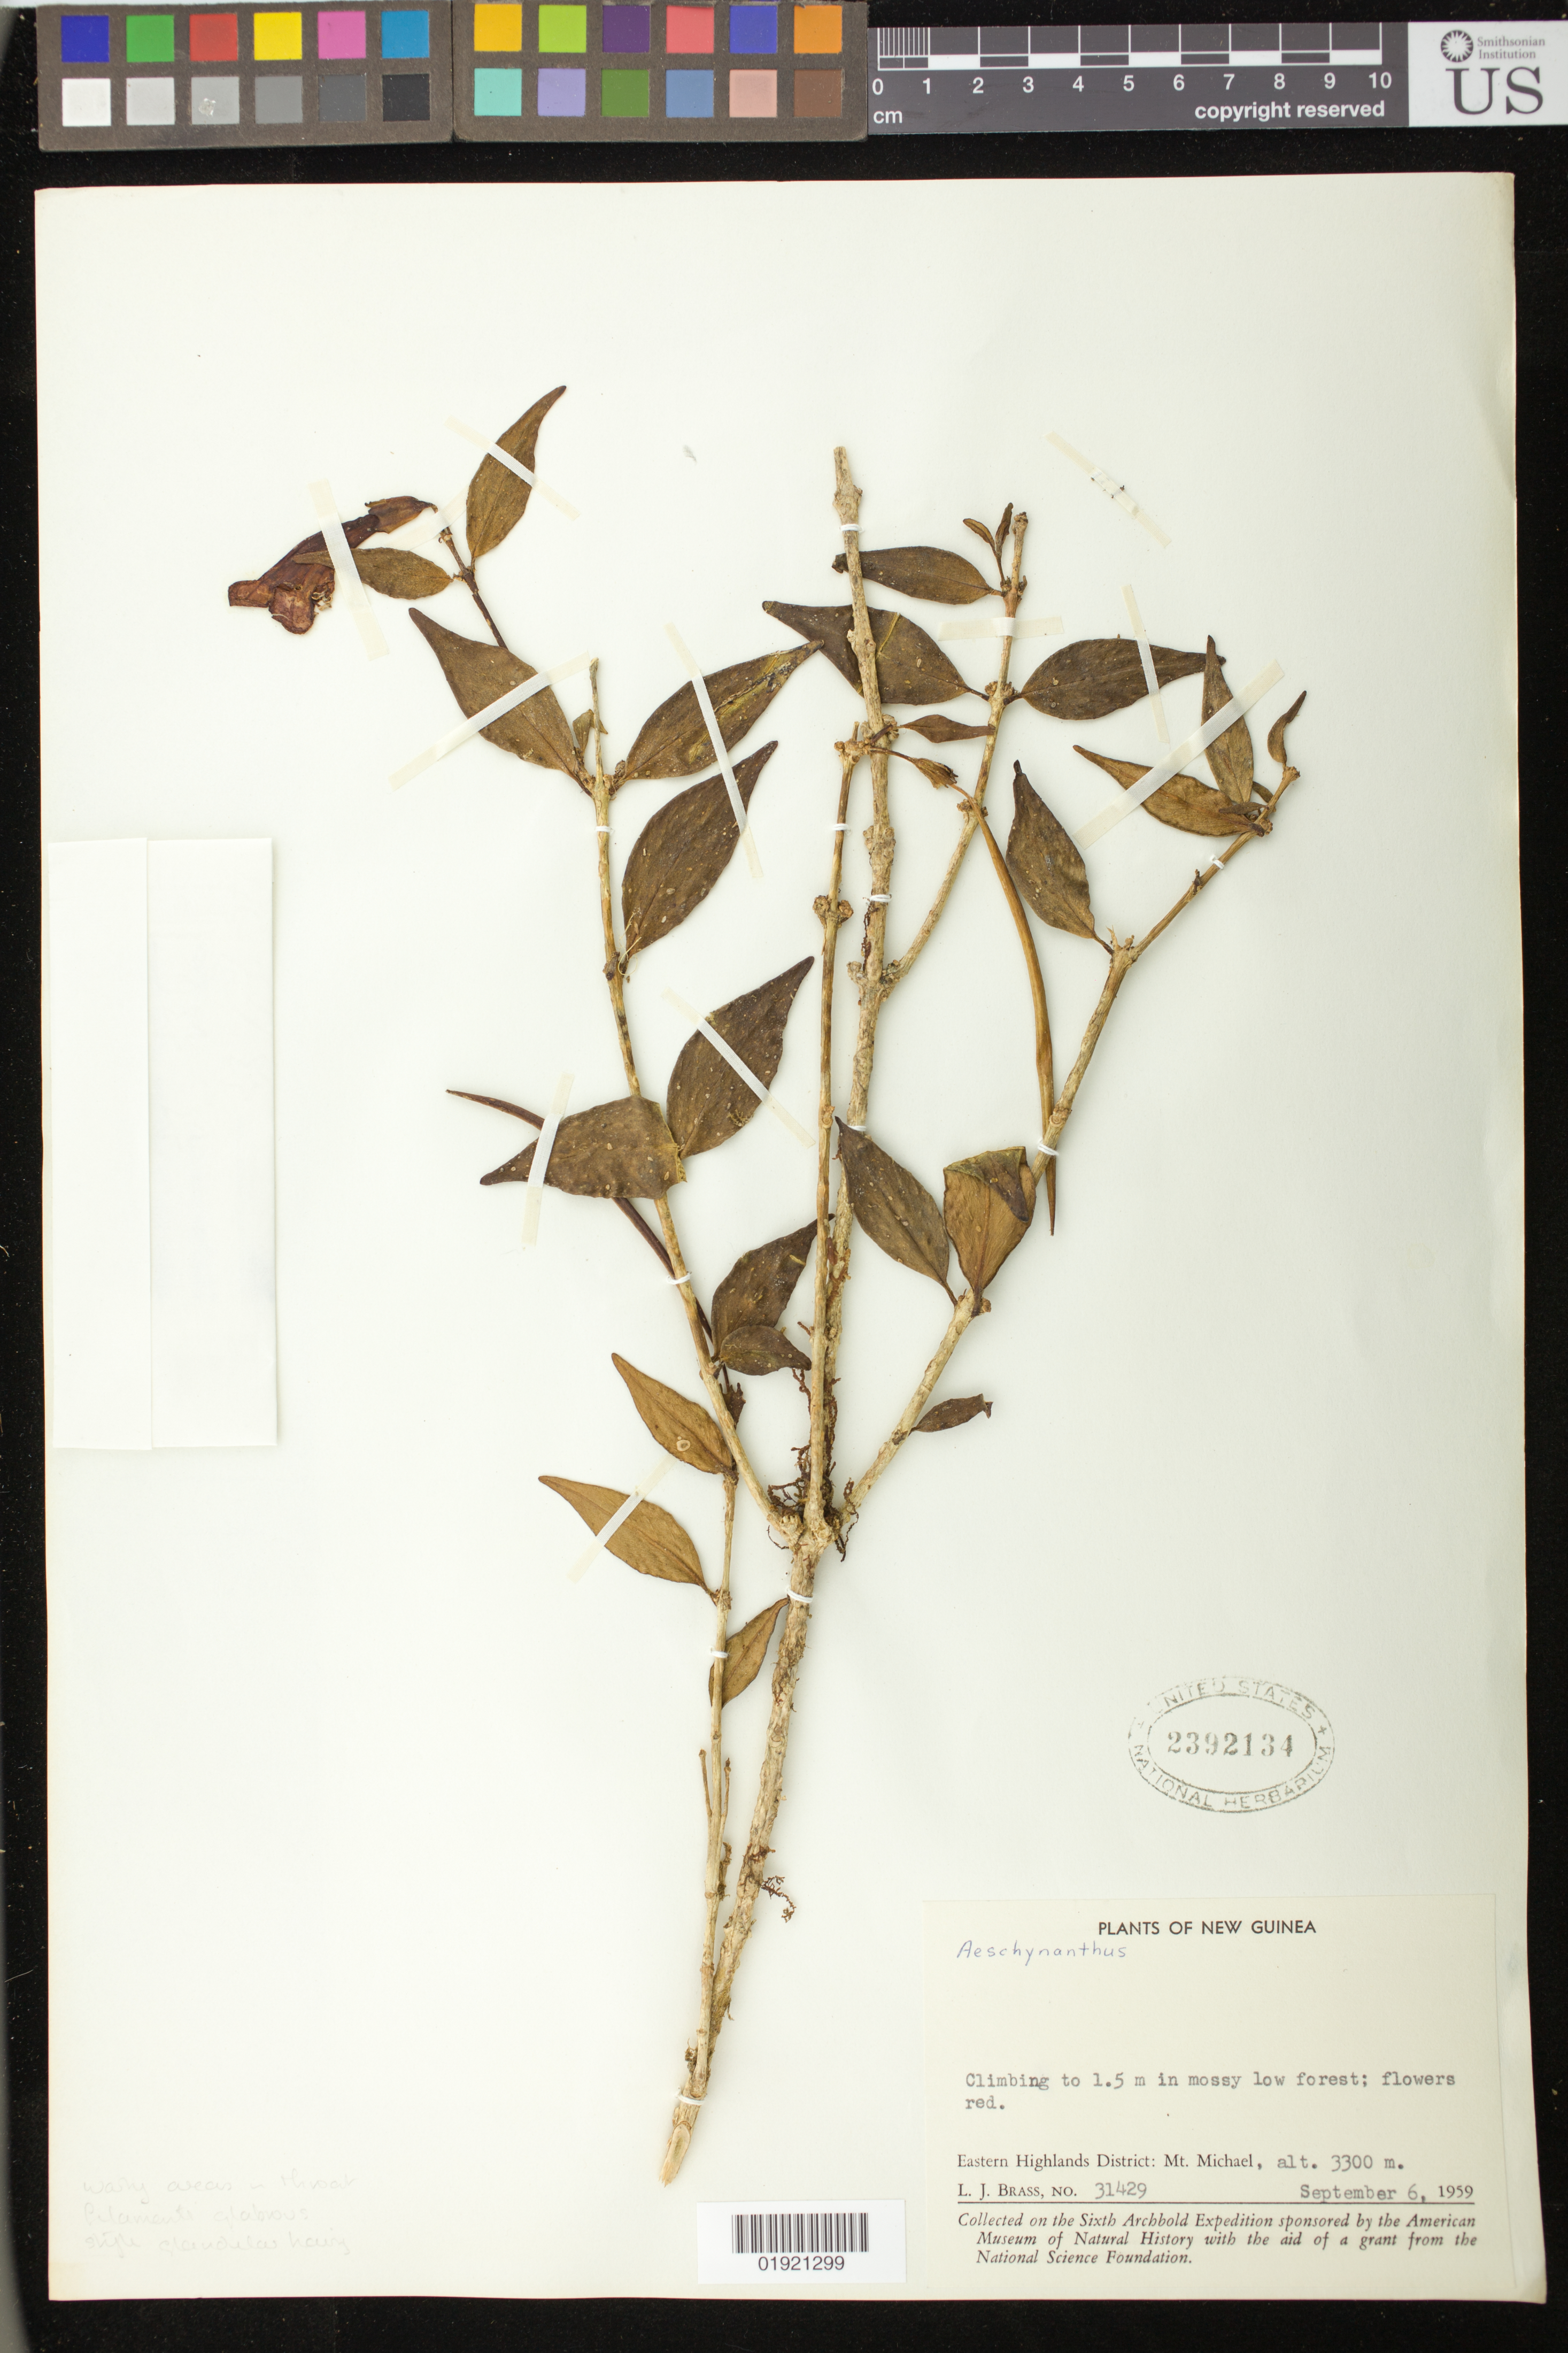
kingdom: Plantae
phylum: Tracheophyta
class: Magnoliopsida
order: Lamiales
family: Gesneriaceae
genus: Aeschynanthus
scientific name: Aeschynanthus sp.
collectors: L. J. Brass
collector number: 31429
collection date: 1959-09-06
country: Papua New Guinea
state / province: Eastern Highlands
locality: Mt. Michael.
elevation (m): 3300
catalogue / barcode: US 2392134